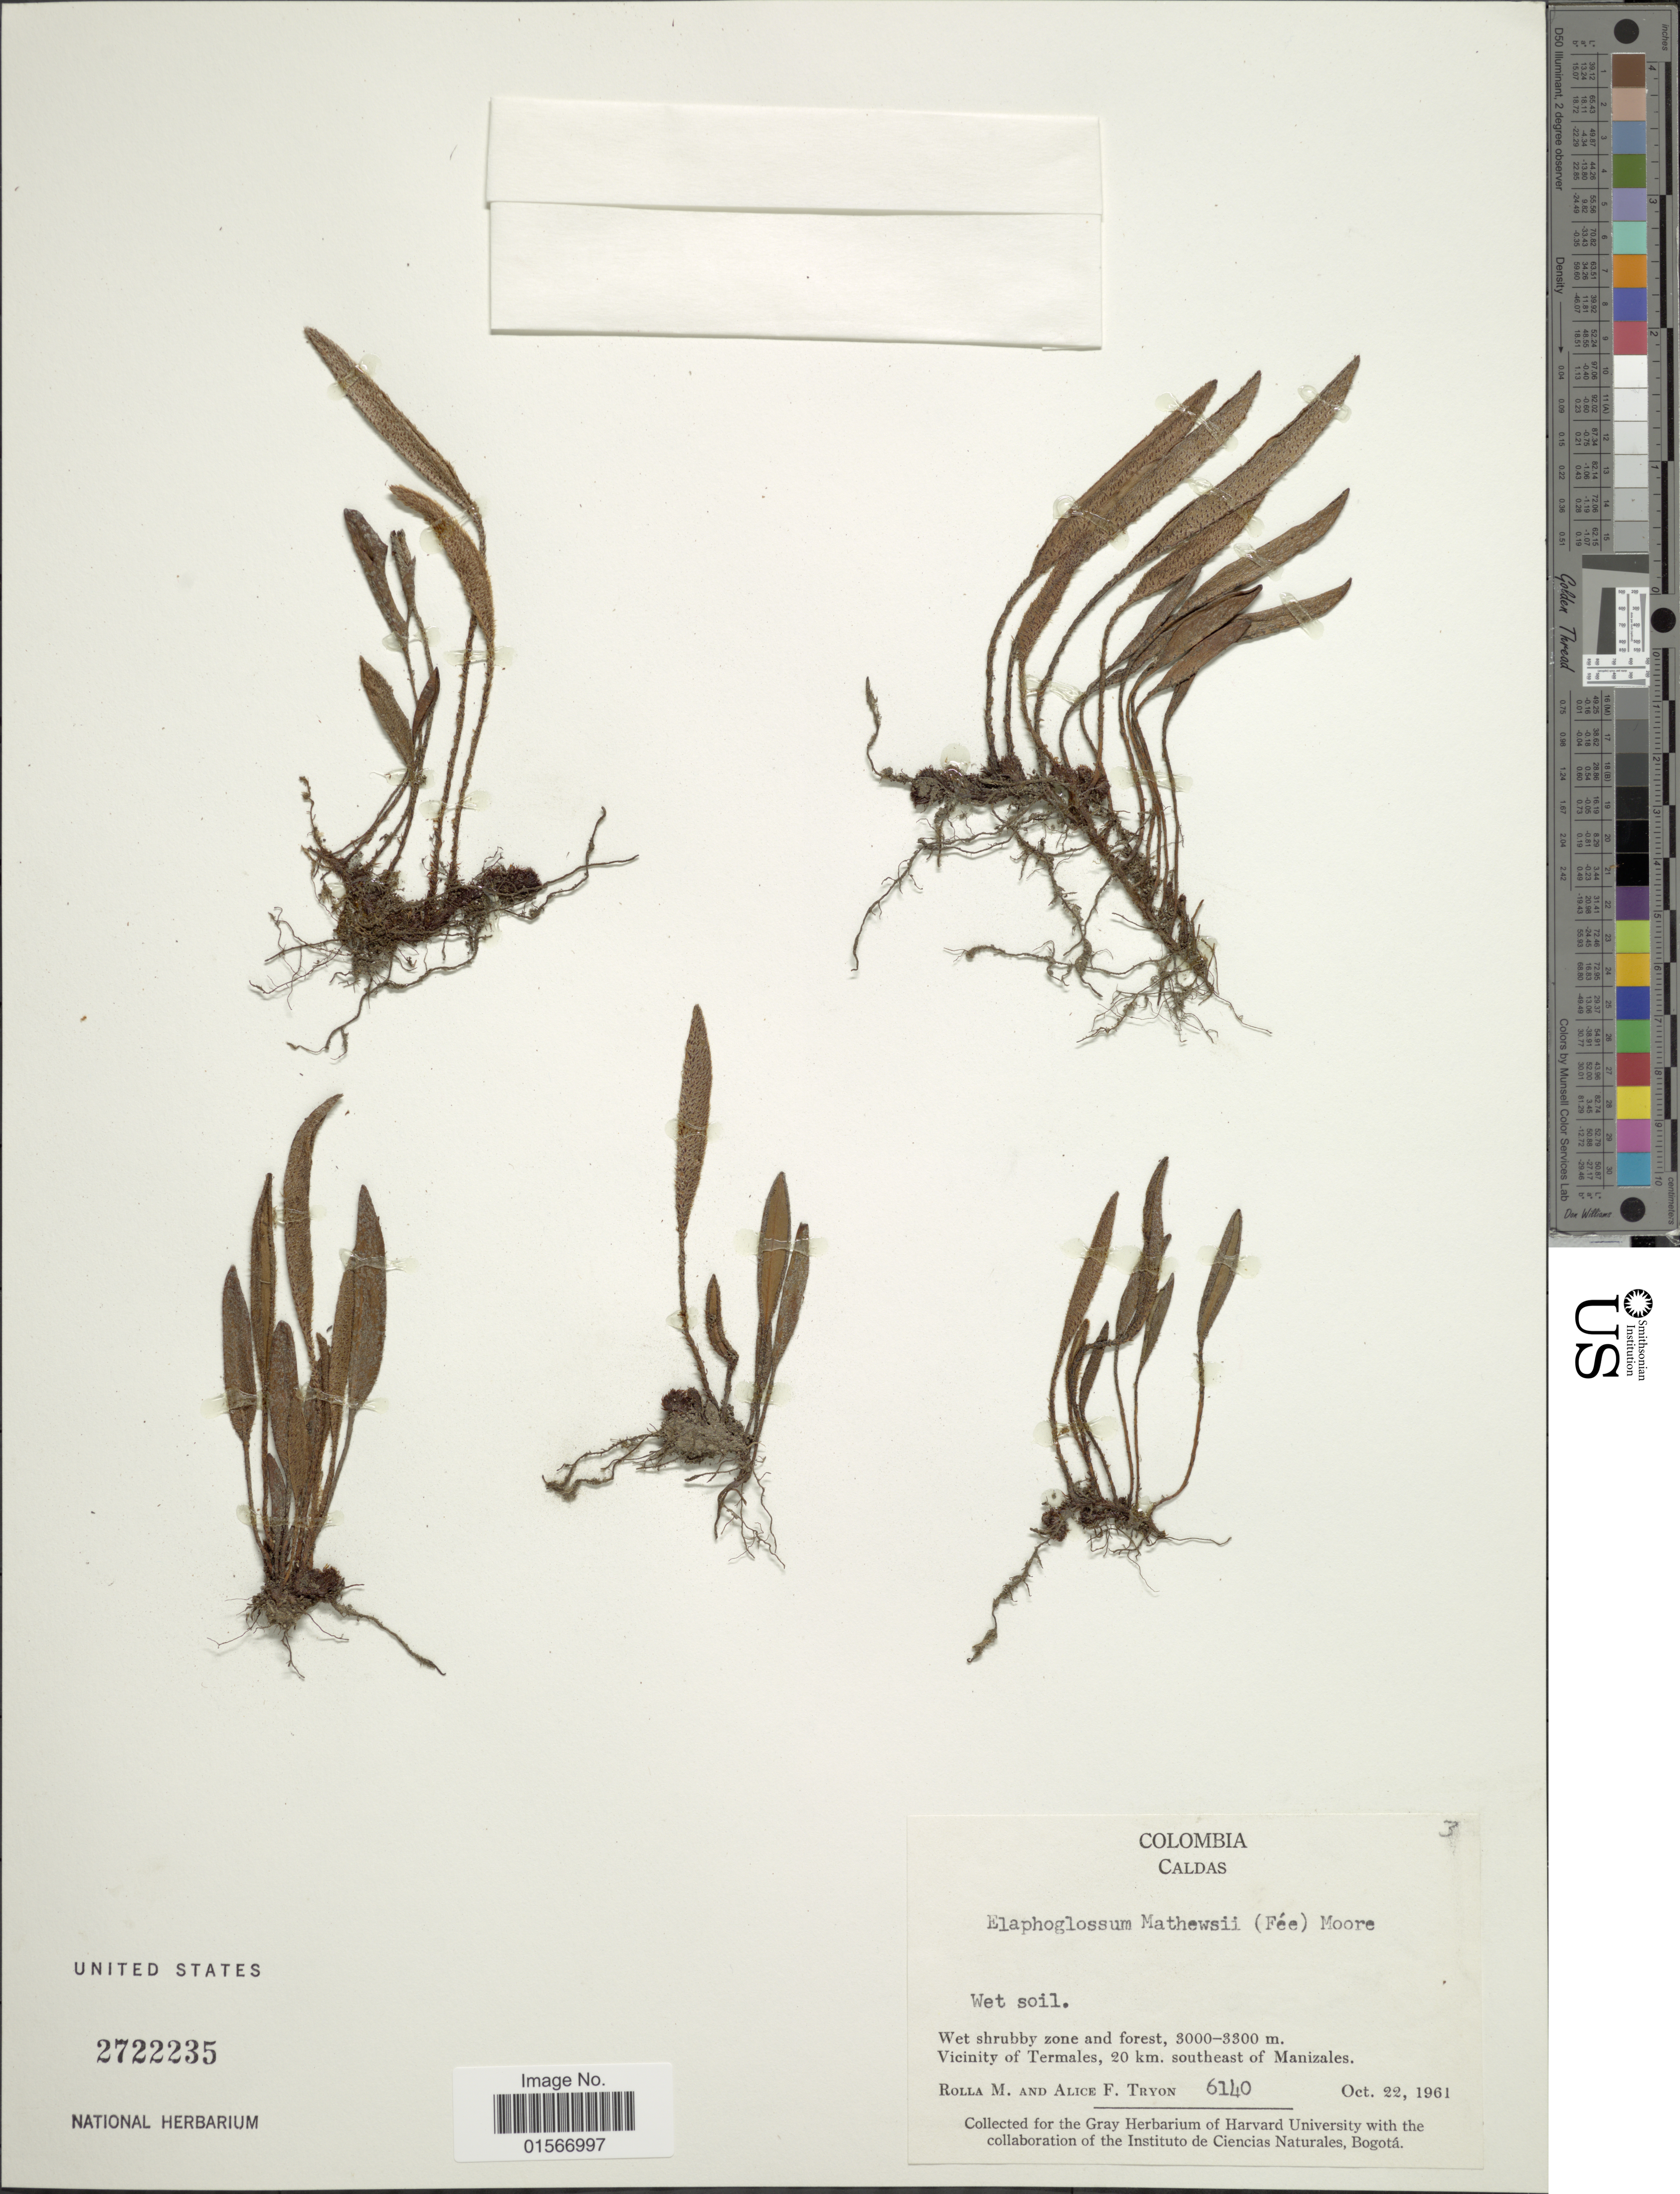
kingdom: Plantae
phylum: Tracheophyta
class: Polypodiopsida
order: Polypodiales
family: Dryopteridaceae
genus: Elaphoglossum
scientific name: Elaphoglossum mathewsii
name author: (Fée) T. Moore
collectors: R. M. Tryon & A. F. Tryon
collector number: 6140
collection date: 1961-10-22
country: Colombia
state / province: Caldas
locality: Vicinity of Termales, 20 km. southeast of Manizales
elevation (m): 3000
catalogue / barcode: US 2722235